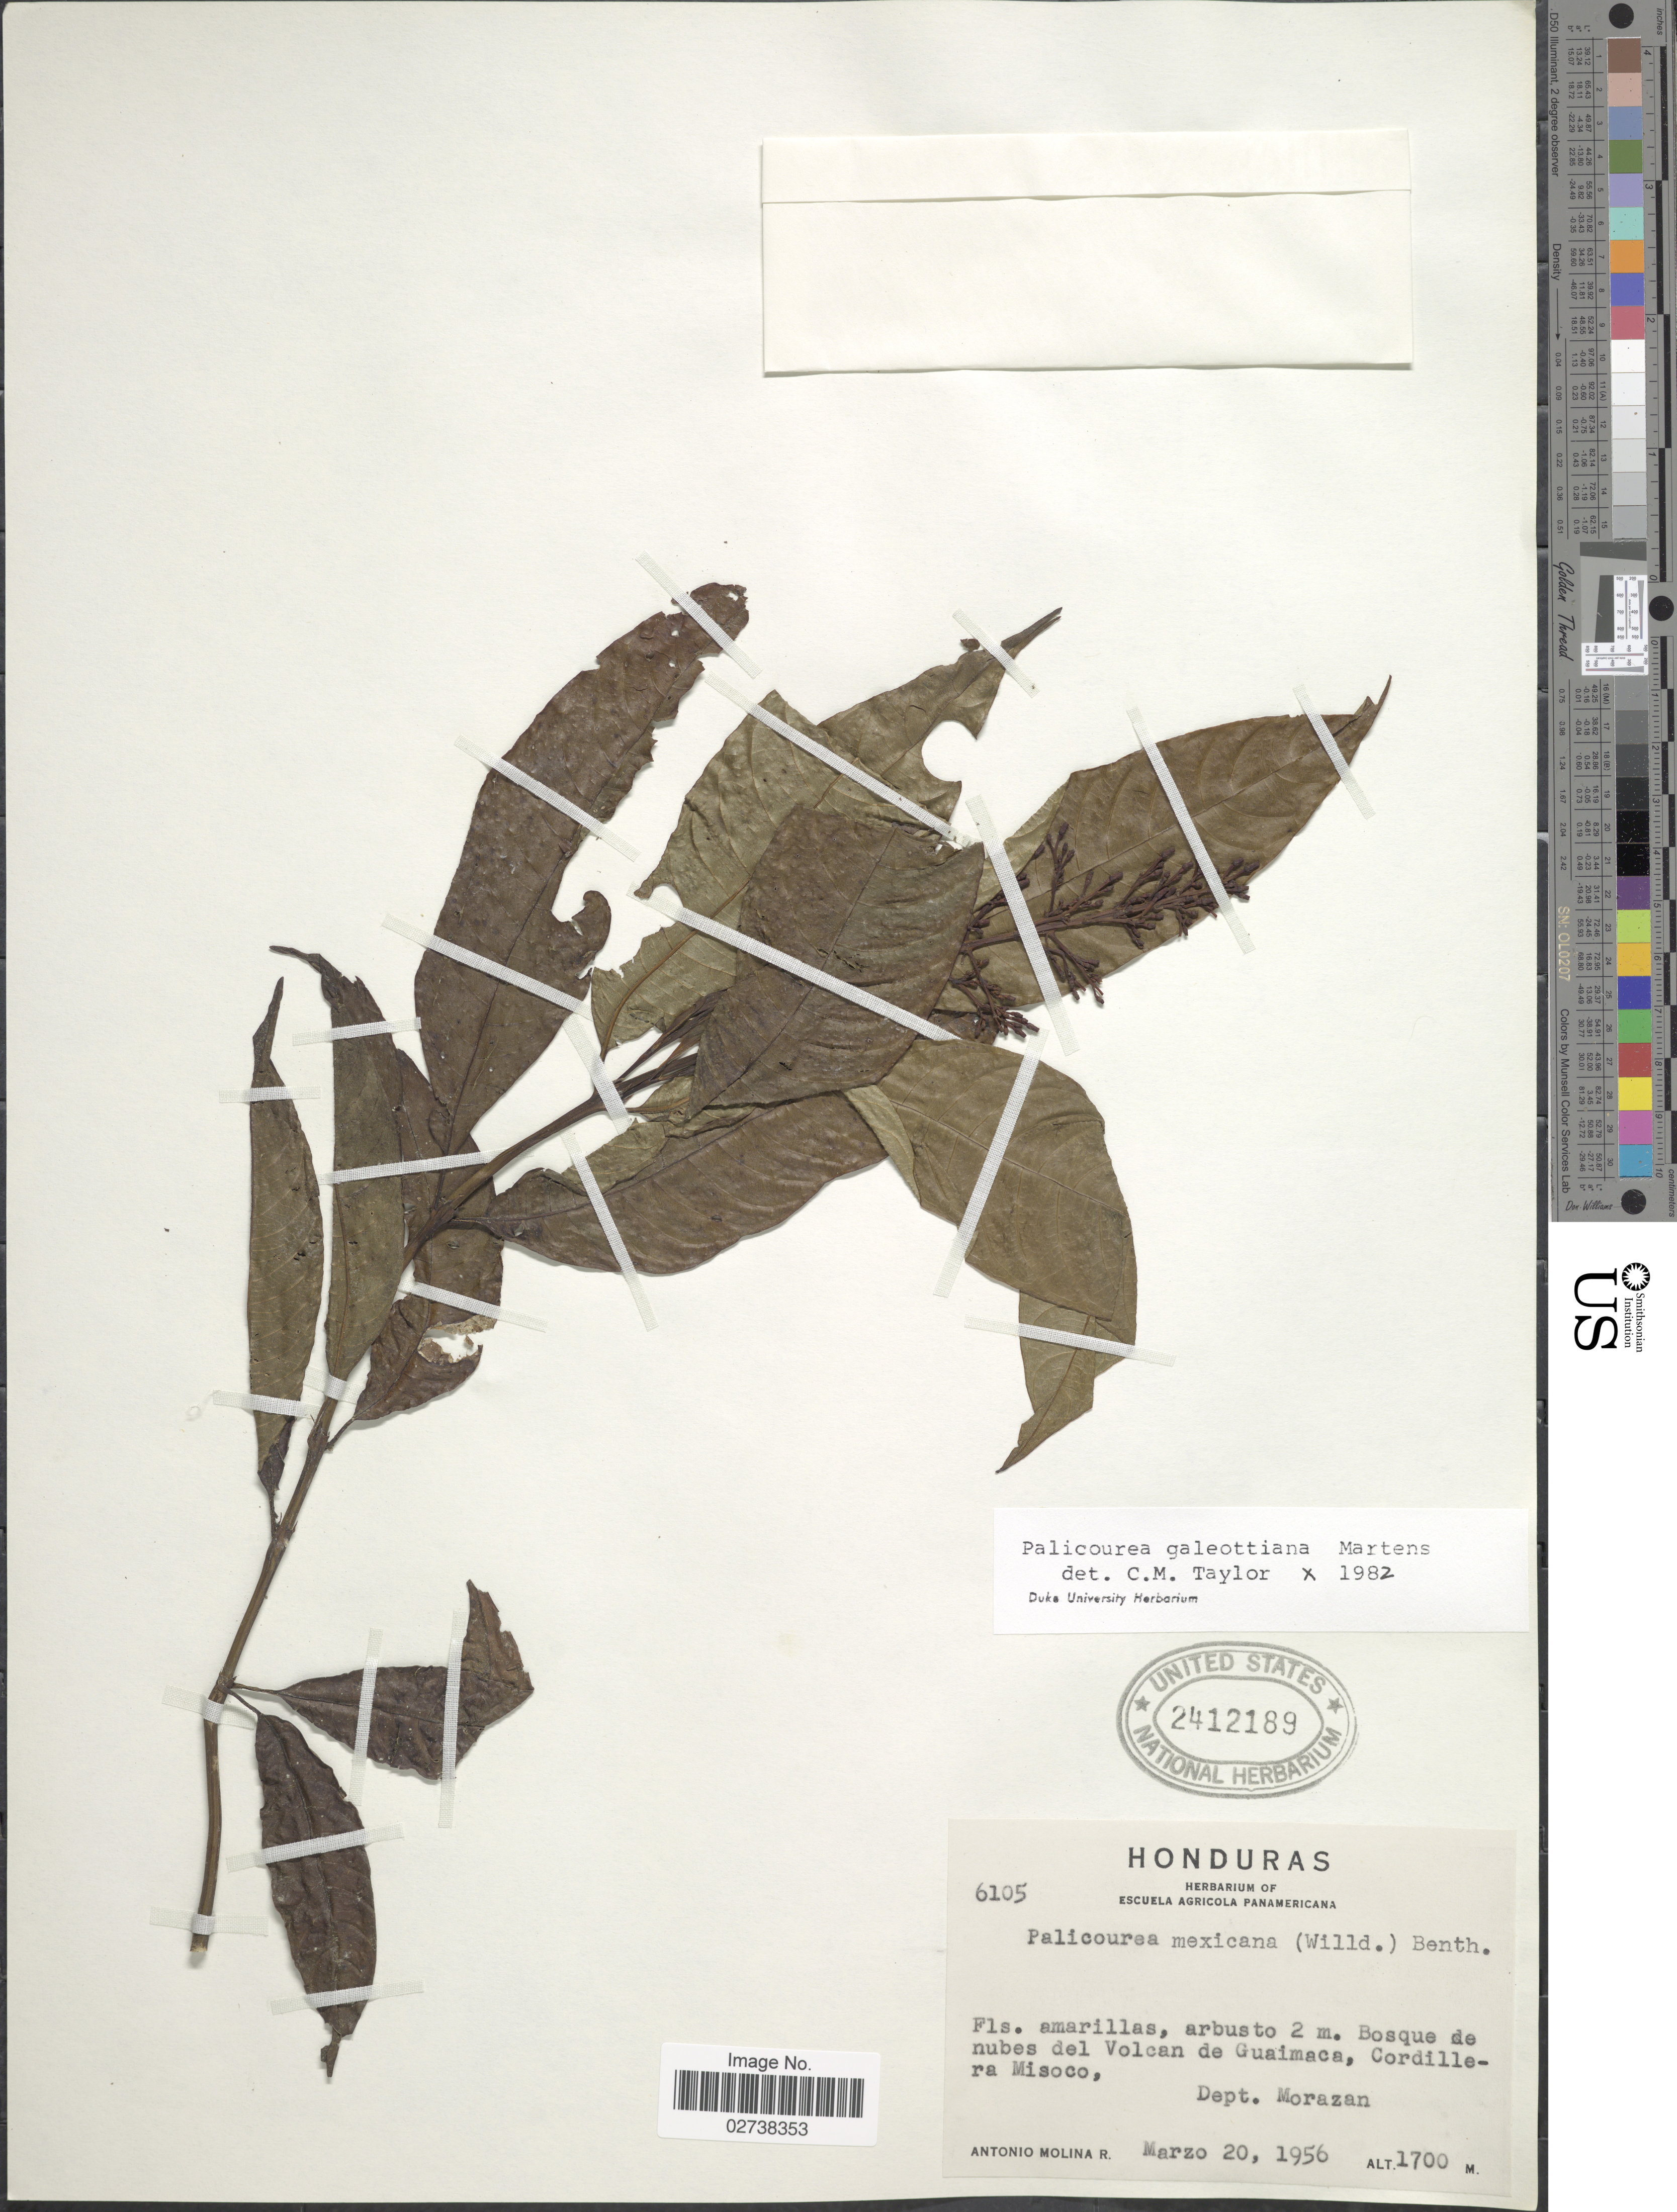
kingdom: Plantae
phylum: Tracheophyta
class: Magnoliopsida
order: Gentianales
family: Rubiaceae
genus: Palicourea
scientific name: Palicourea galeottiana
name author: M. Martens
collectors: A. Molina R.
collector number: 6105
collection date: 1956-03-20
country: Honduras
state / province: Fco. Morazán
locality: Bosque de nubes del Volcan de Guaimaca, Cordillera Misoco, Dept. Morazan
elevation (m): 1700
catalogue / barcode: US 2412189